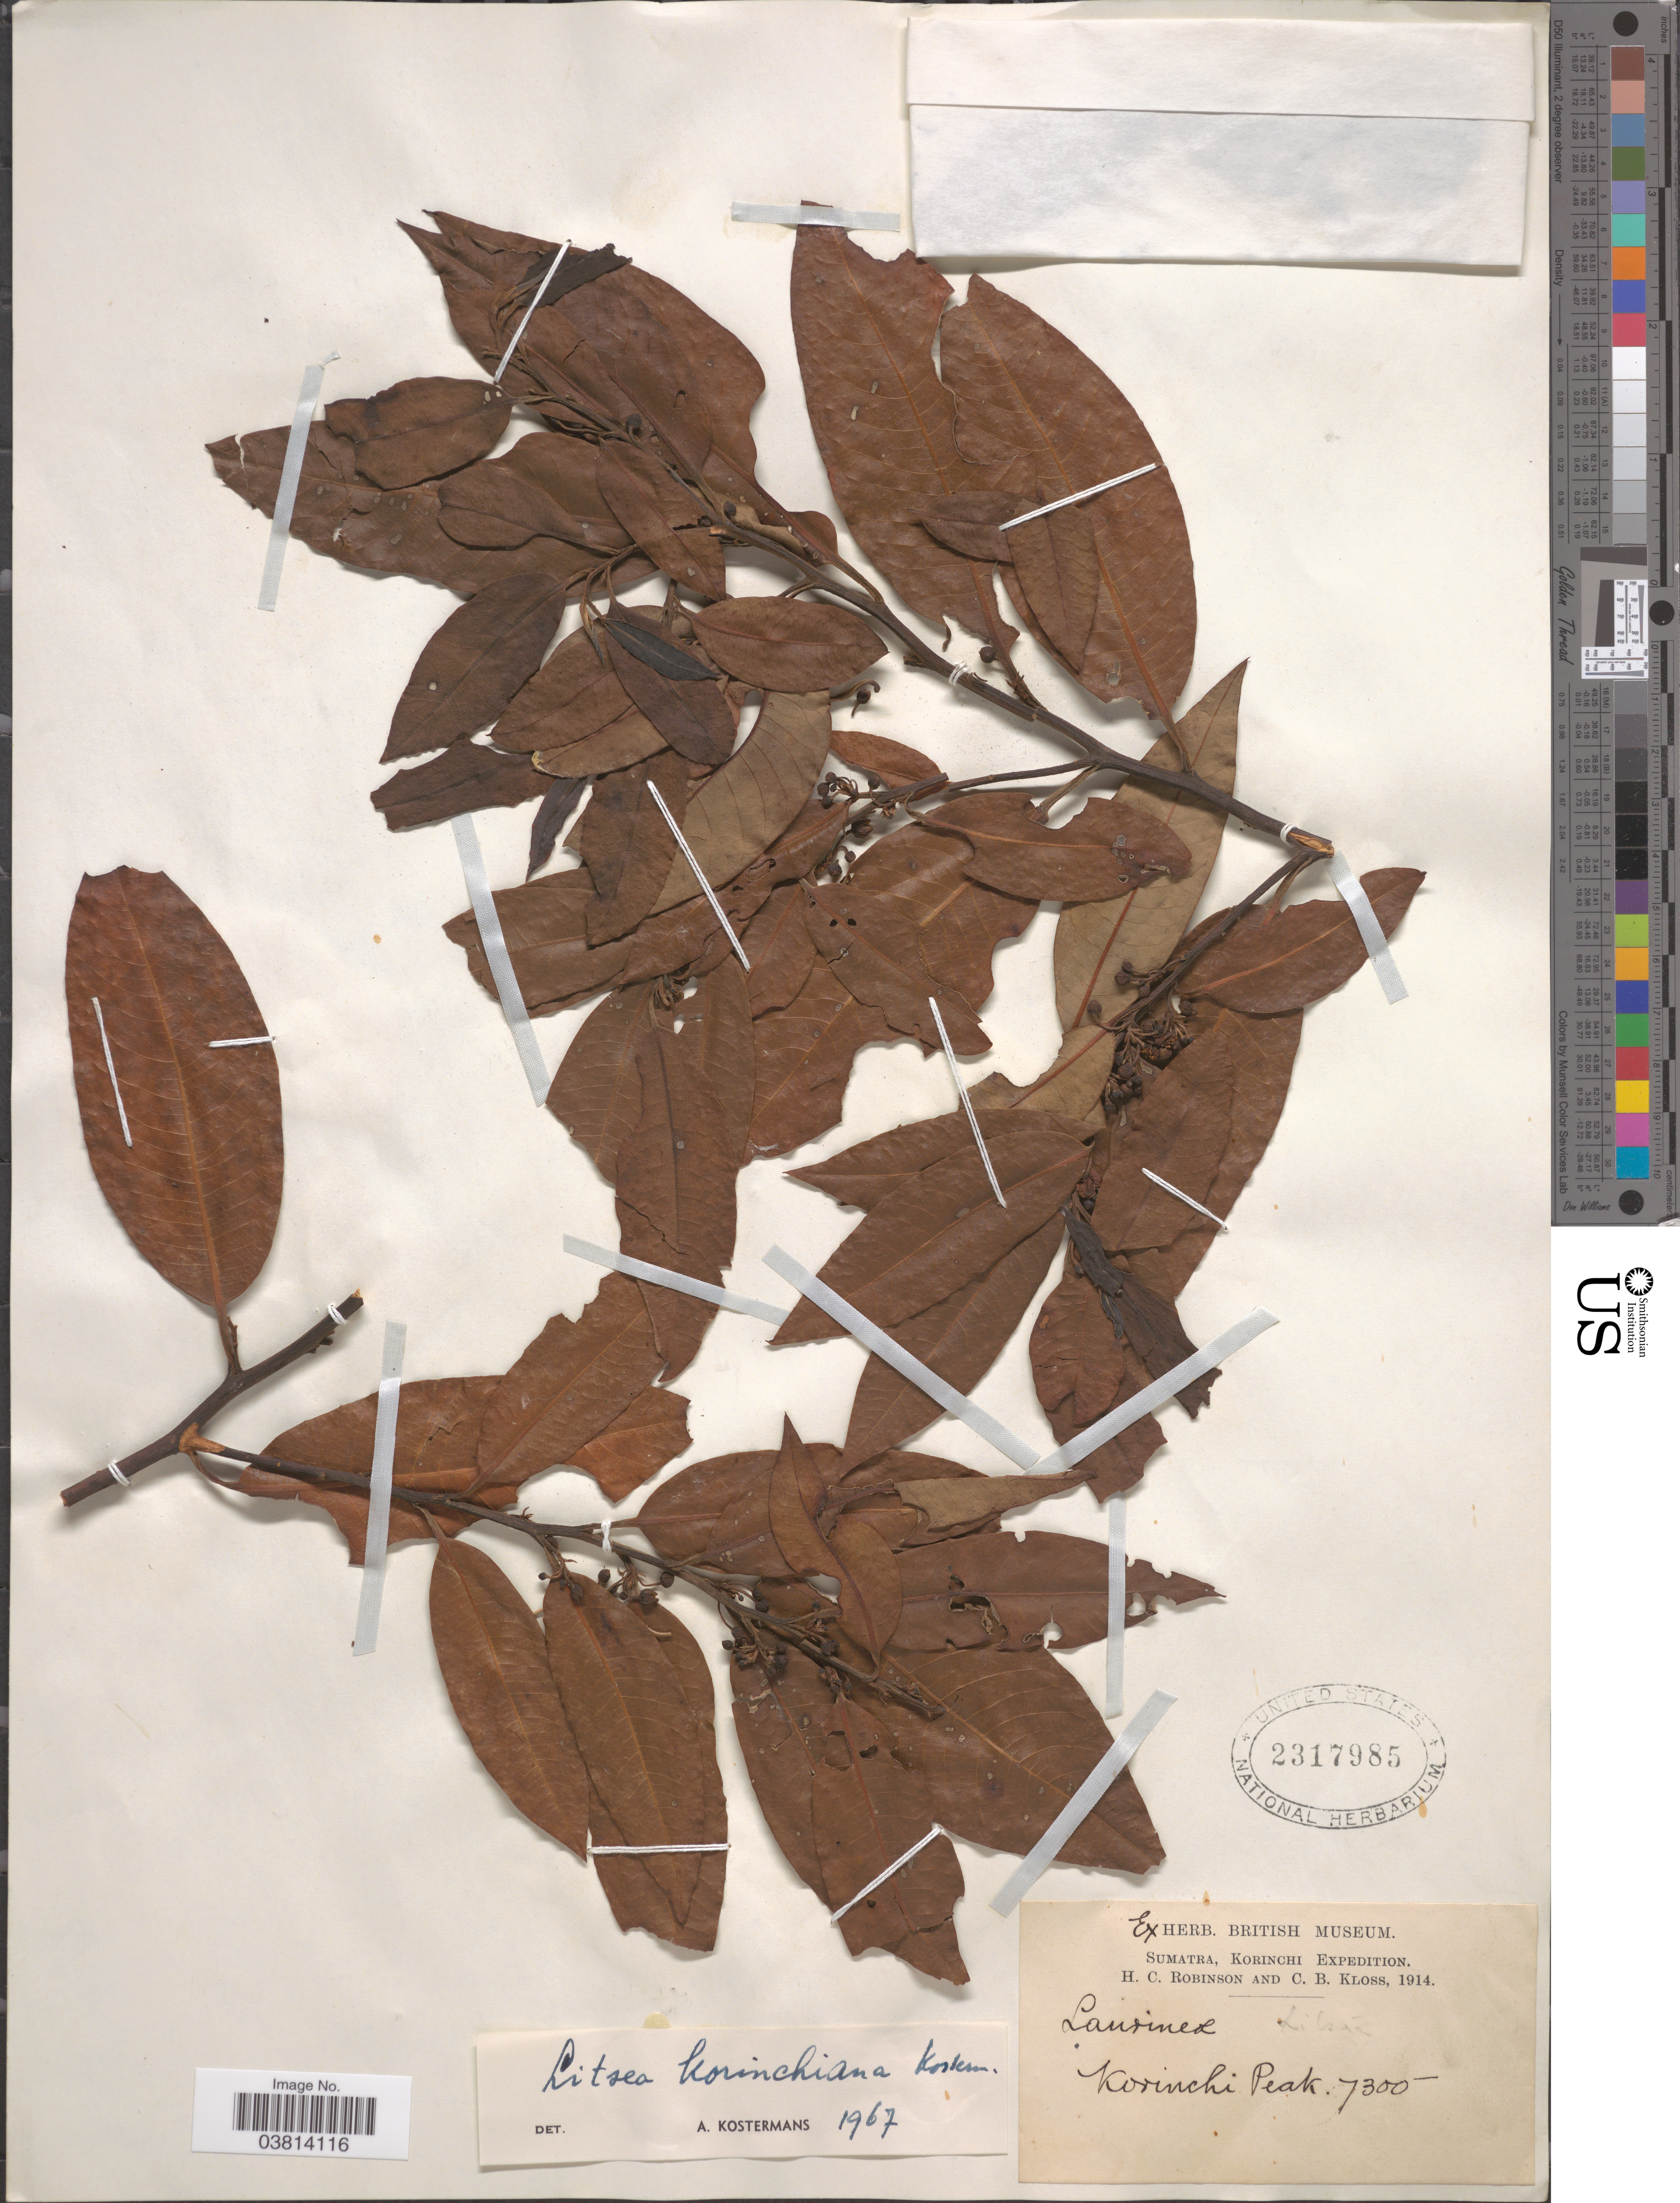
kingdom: Plantae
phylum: Tracheophyta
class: Magnoliopsida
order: Laurales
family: Lauraceae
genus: Litsea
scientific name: Litsea korinchiana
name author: Kosterm.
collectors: H. C. Robinson & C. Kloss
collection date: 1914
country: Indonesia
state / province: Sumatra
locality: Korinchi. Korinchi Peak.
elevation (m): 2225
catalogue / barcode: US 2317985